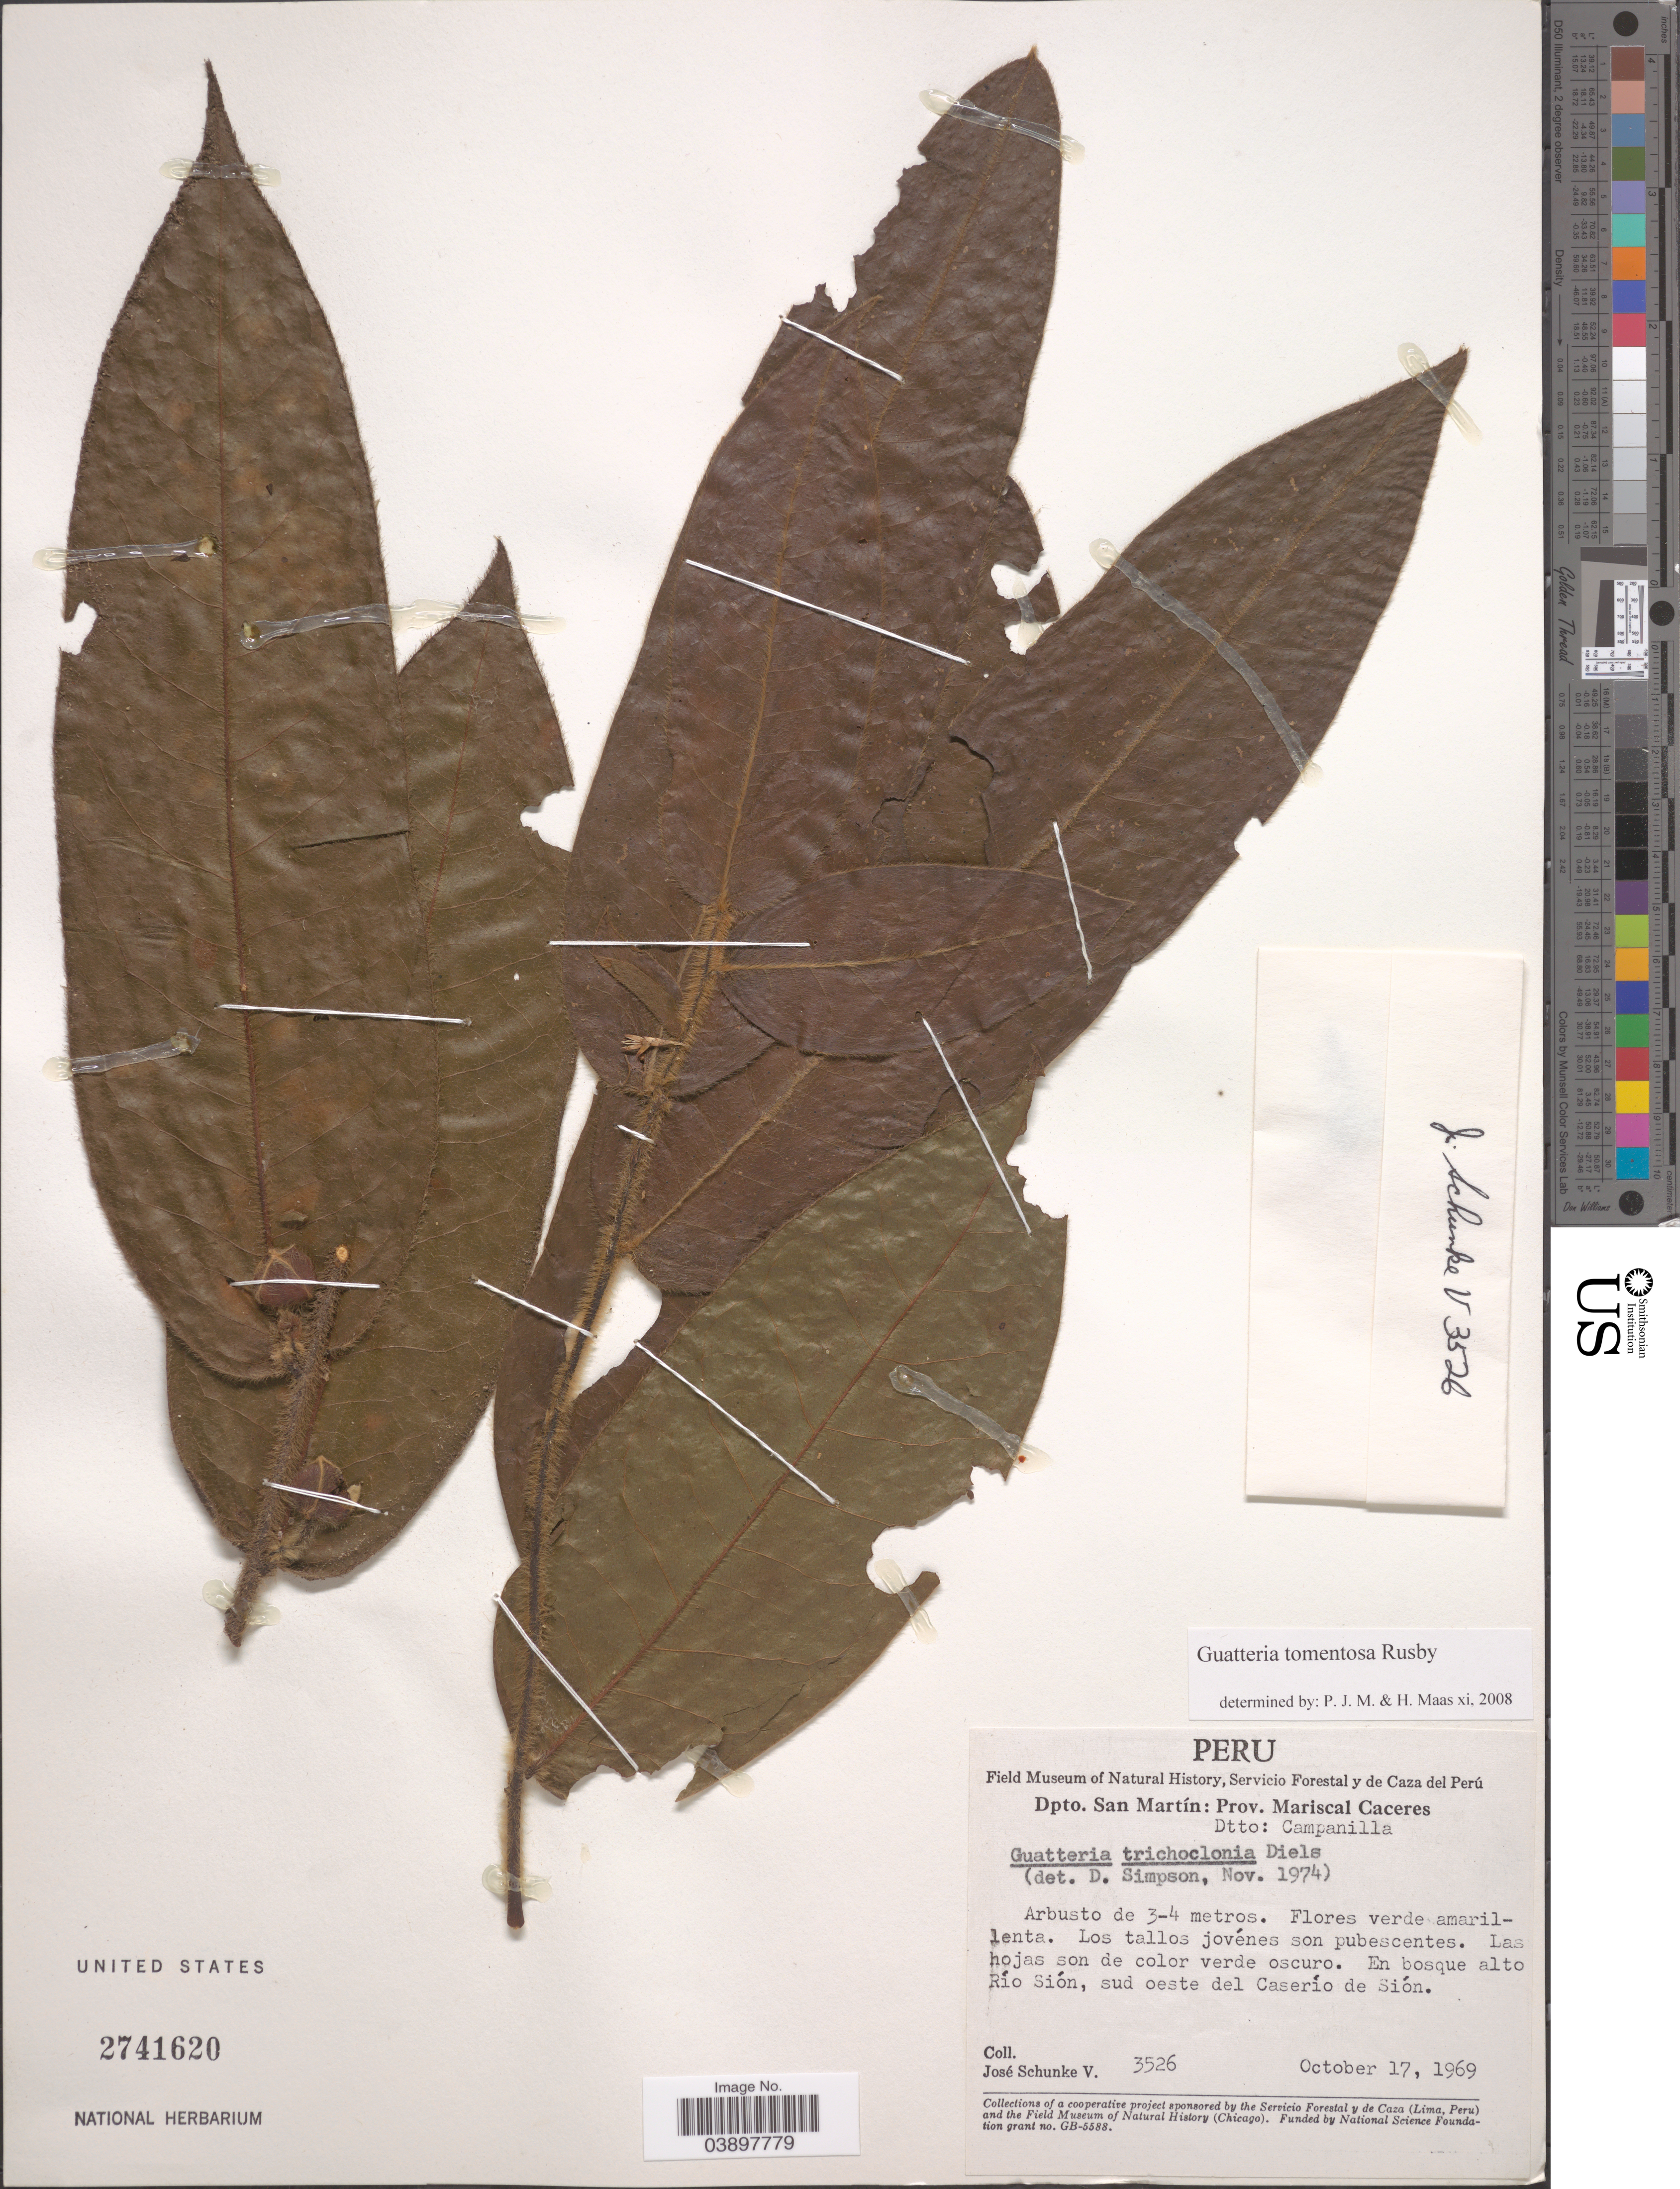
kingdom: Plantae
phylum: Tracheophyta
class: Magnoliopsida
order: Magnoliales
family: Annonaceae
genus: Guatteria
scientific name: Guatteria tomentosa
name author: Rusby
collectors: J. Schunke Vigo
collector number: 3526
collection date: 1969-10-17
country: Peru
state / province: San Martín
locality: Dpto. San Martín: Prov. Mariscal Caceres. Dtto. Campanilla. En bosque Río Sión, sud oeste del Caserío de Sión.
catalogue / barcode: US 2741620